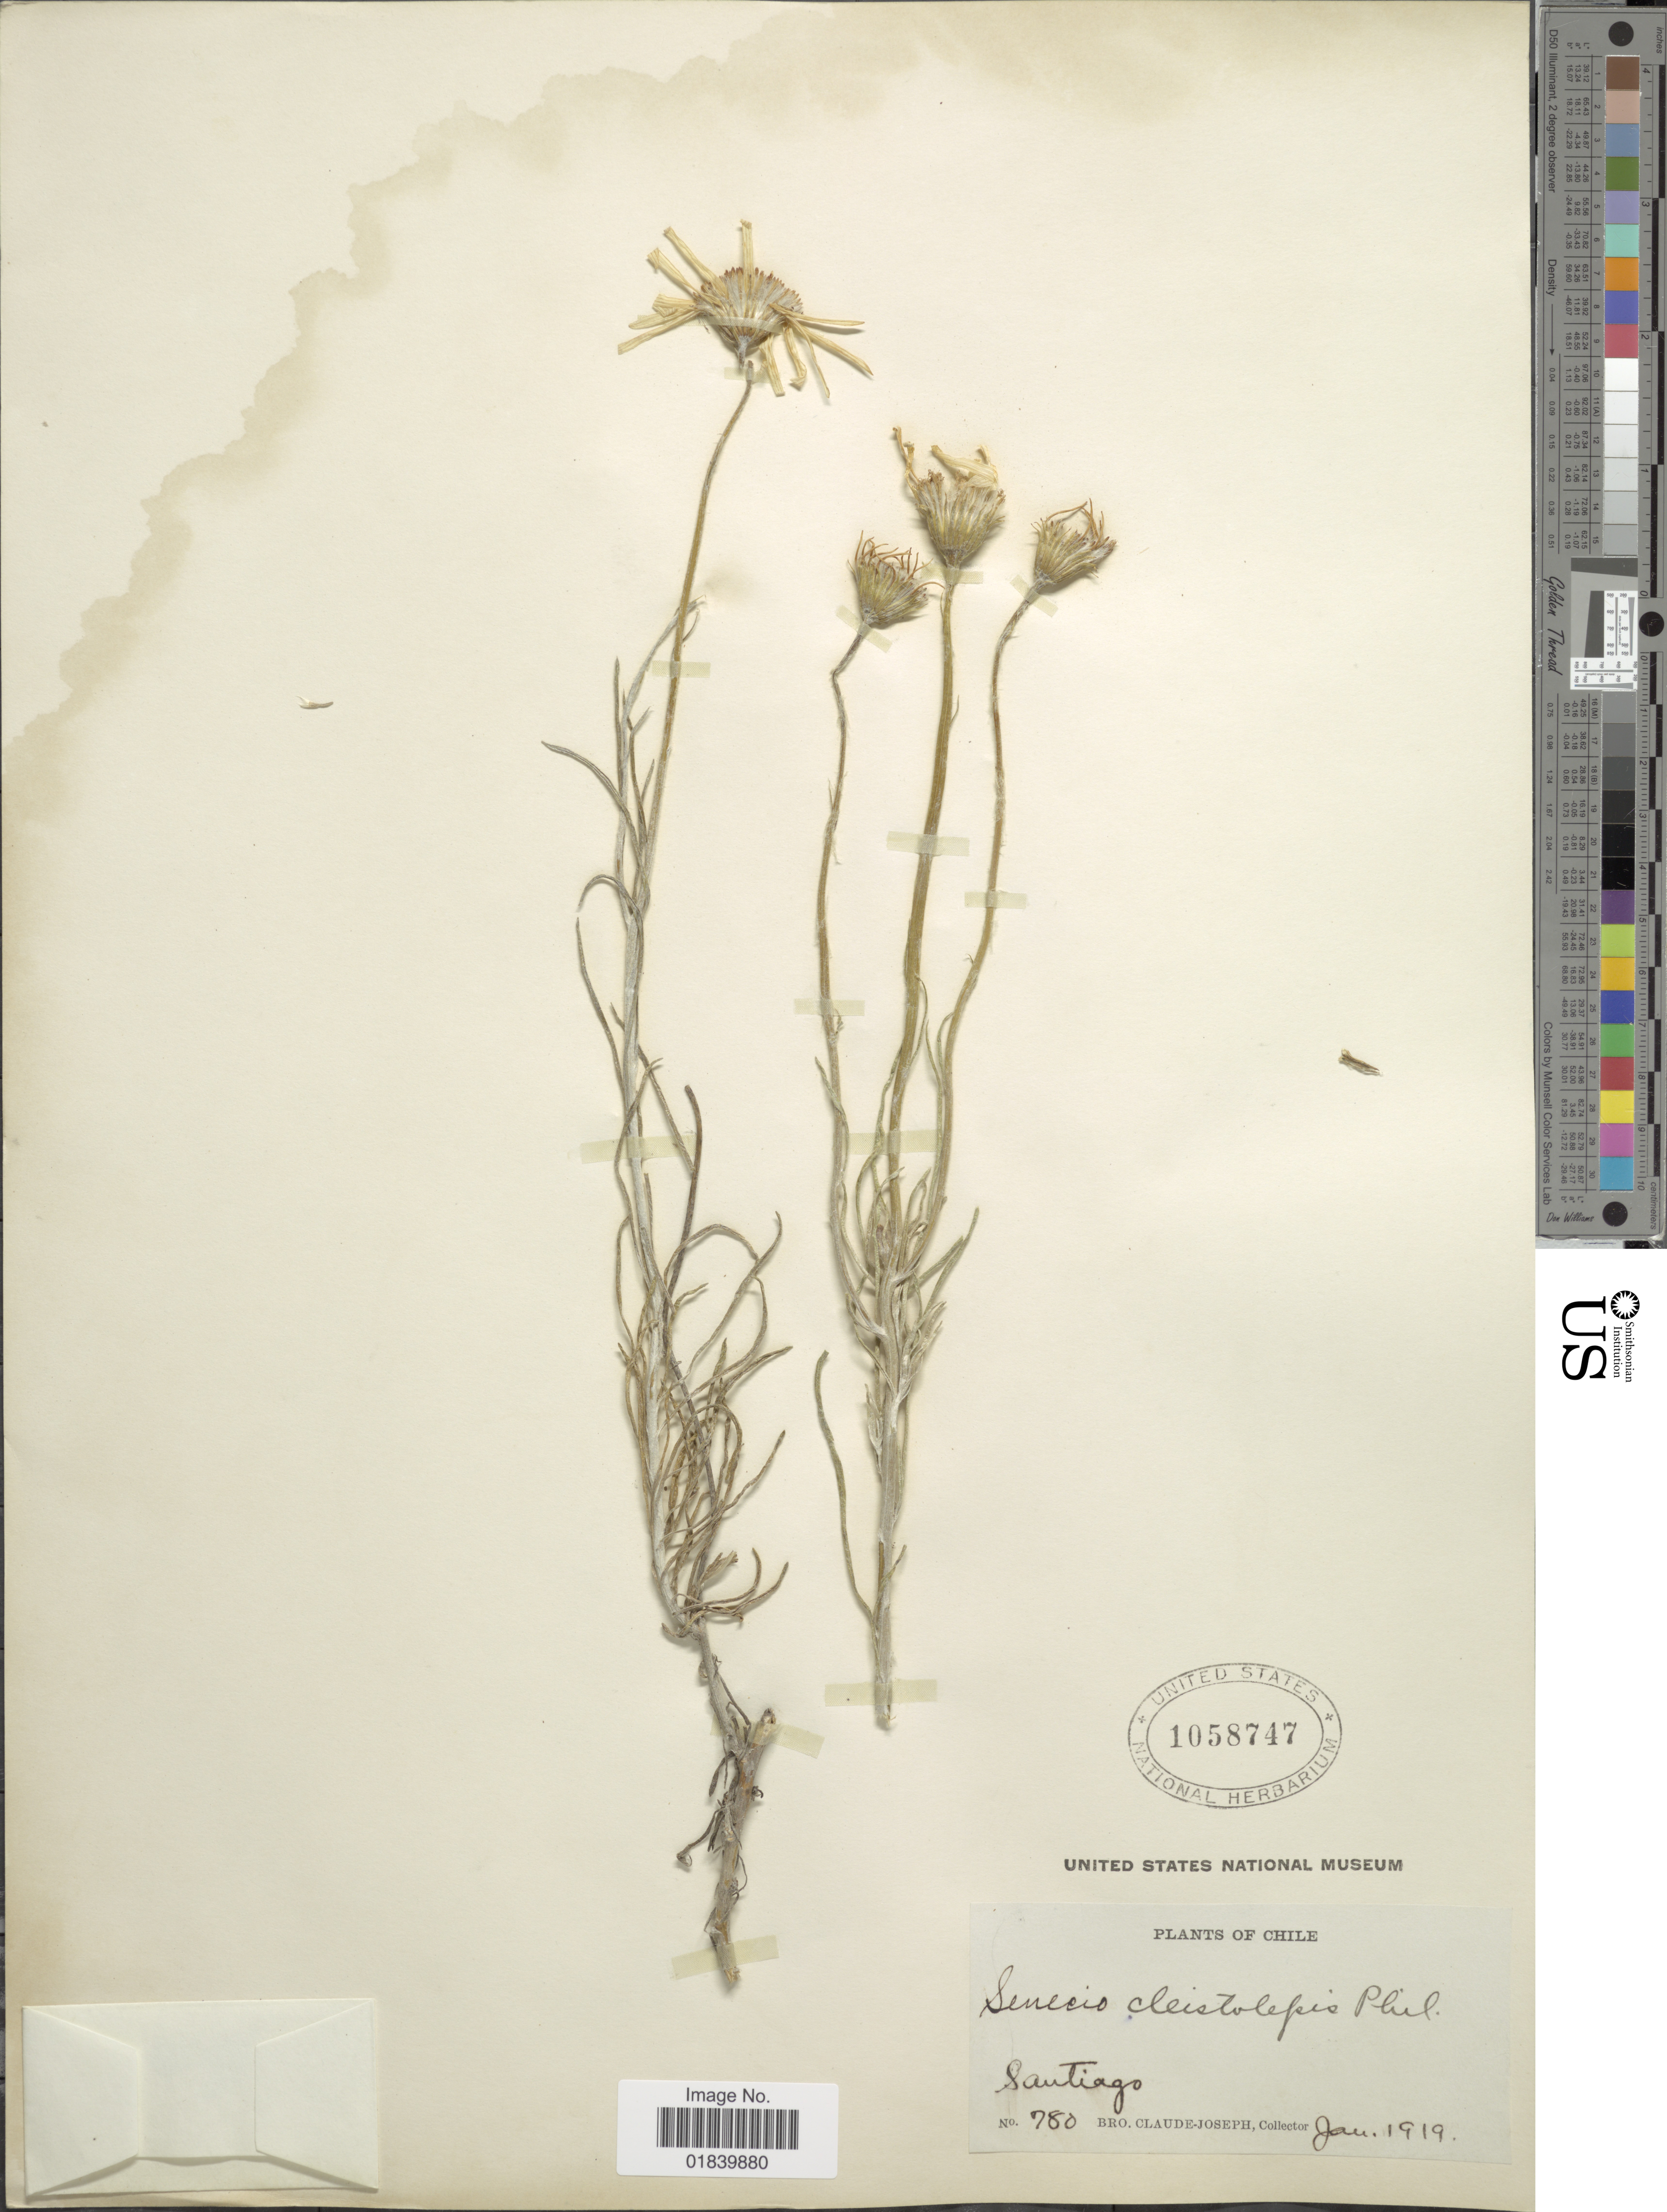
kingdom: Plantae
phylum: Tracheophyta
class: Magnoliopsida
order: Asterales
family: Asteraceae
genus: Senecio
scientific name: Senecio cleistolepis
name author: Phil.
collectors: Bro. Claude-Joseph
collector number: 780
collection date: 1919-01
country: Chile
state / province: Región Metropolitana (RM)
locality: Santiago, Chile.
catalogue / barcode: US 1058747